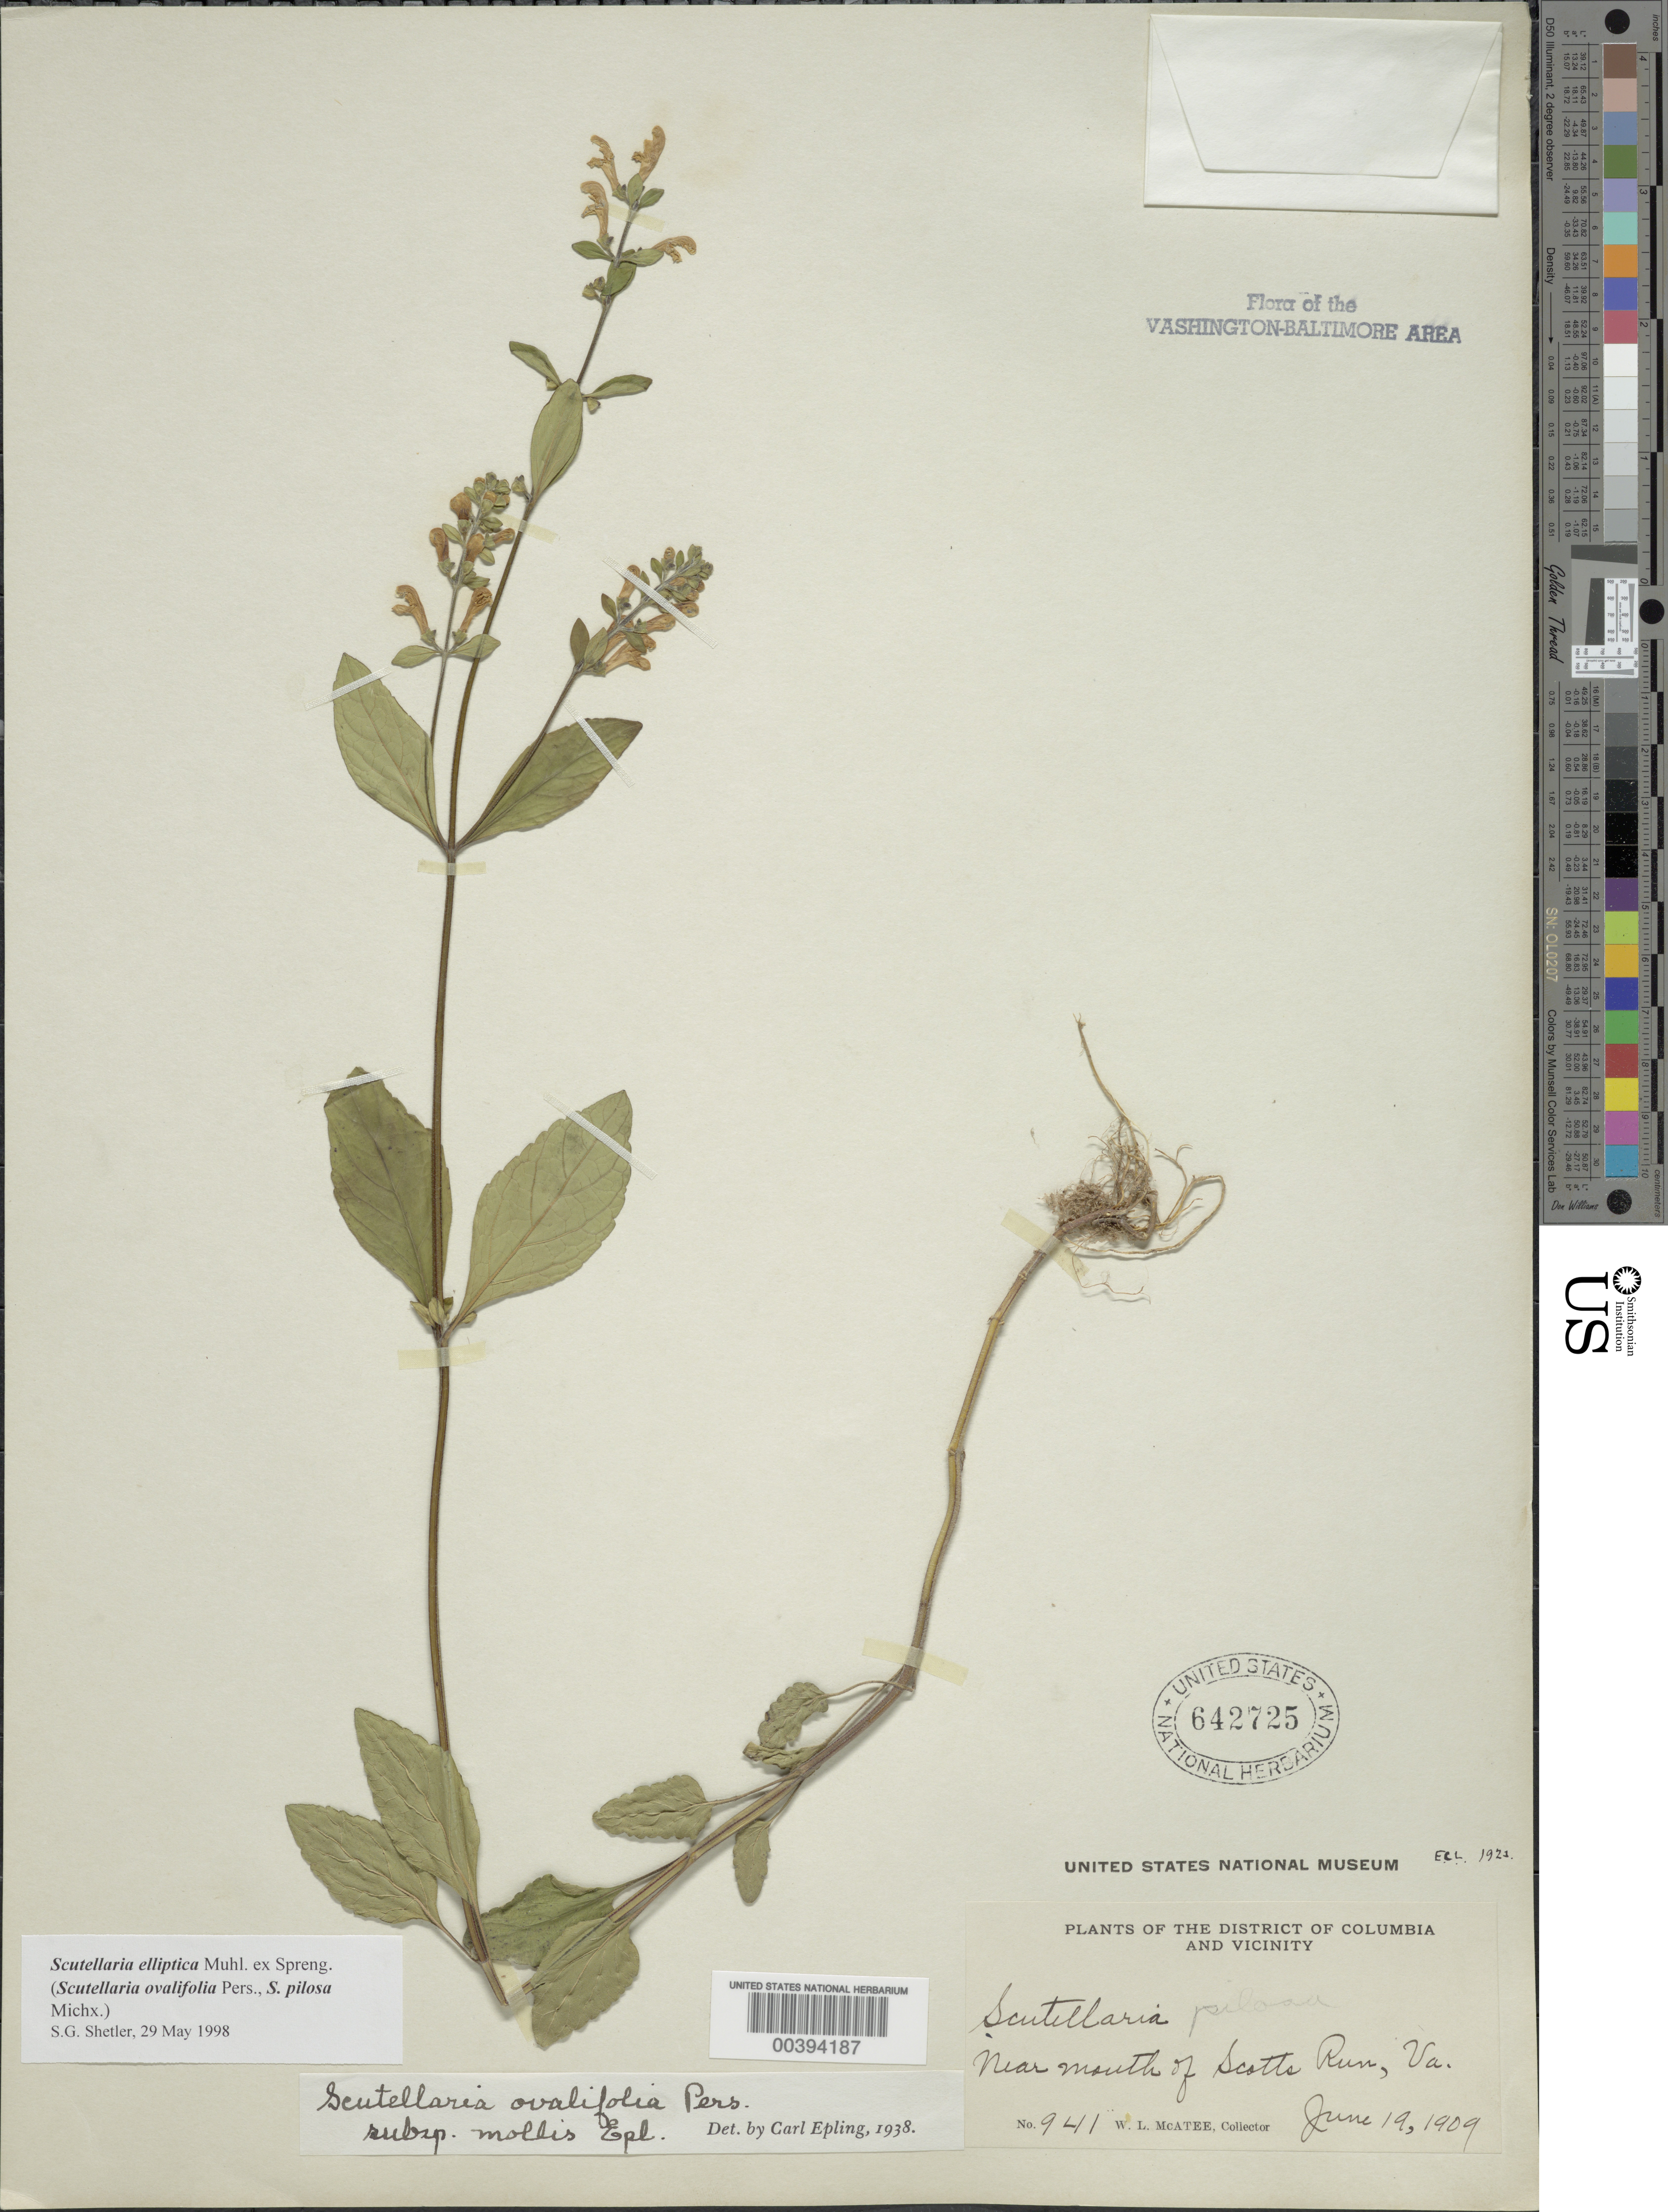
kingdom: Plantae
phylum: Tracheophyta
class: Magnoliopsida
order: Lamiales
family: Lamiaceae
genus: Scutellaria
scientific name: Scutellaria elliptica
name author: Muhl.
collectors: W. McAtee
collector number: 941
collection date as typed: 19 Jun 1909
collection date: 1909-06-19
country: United States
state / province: Virginia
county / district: Fairfax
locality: Mouth of Scotts Run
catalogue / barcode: US 642725